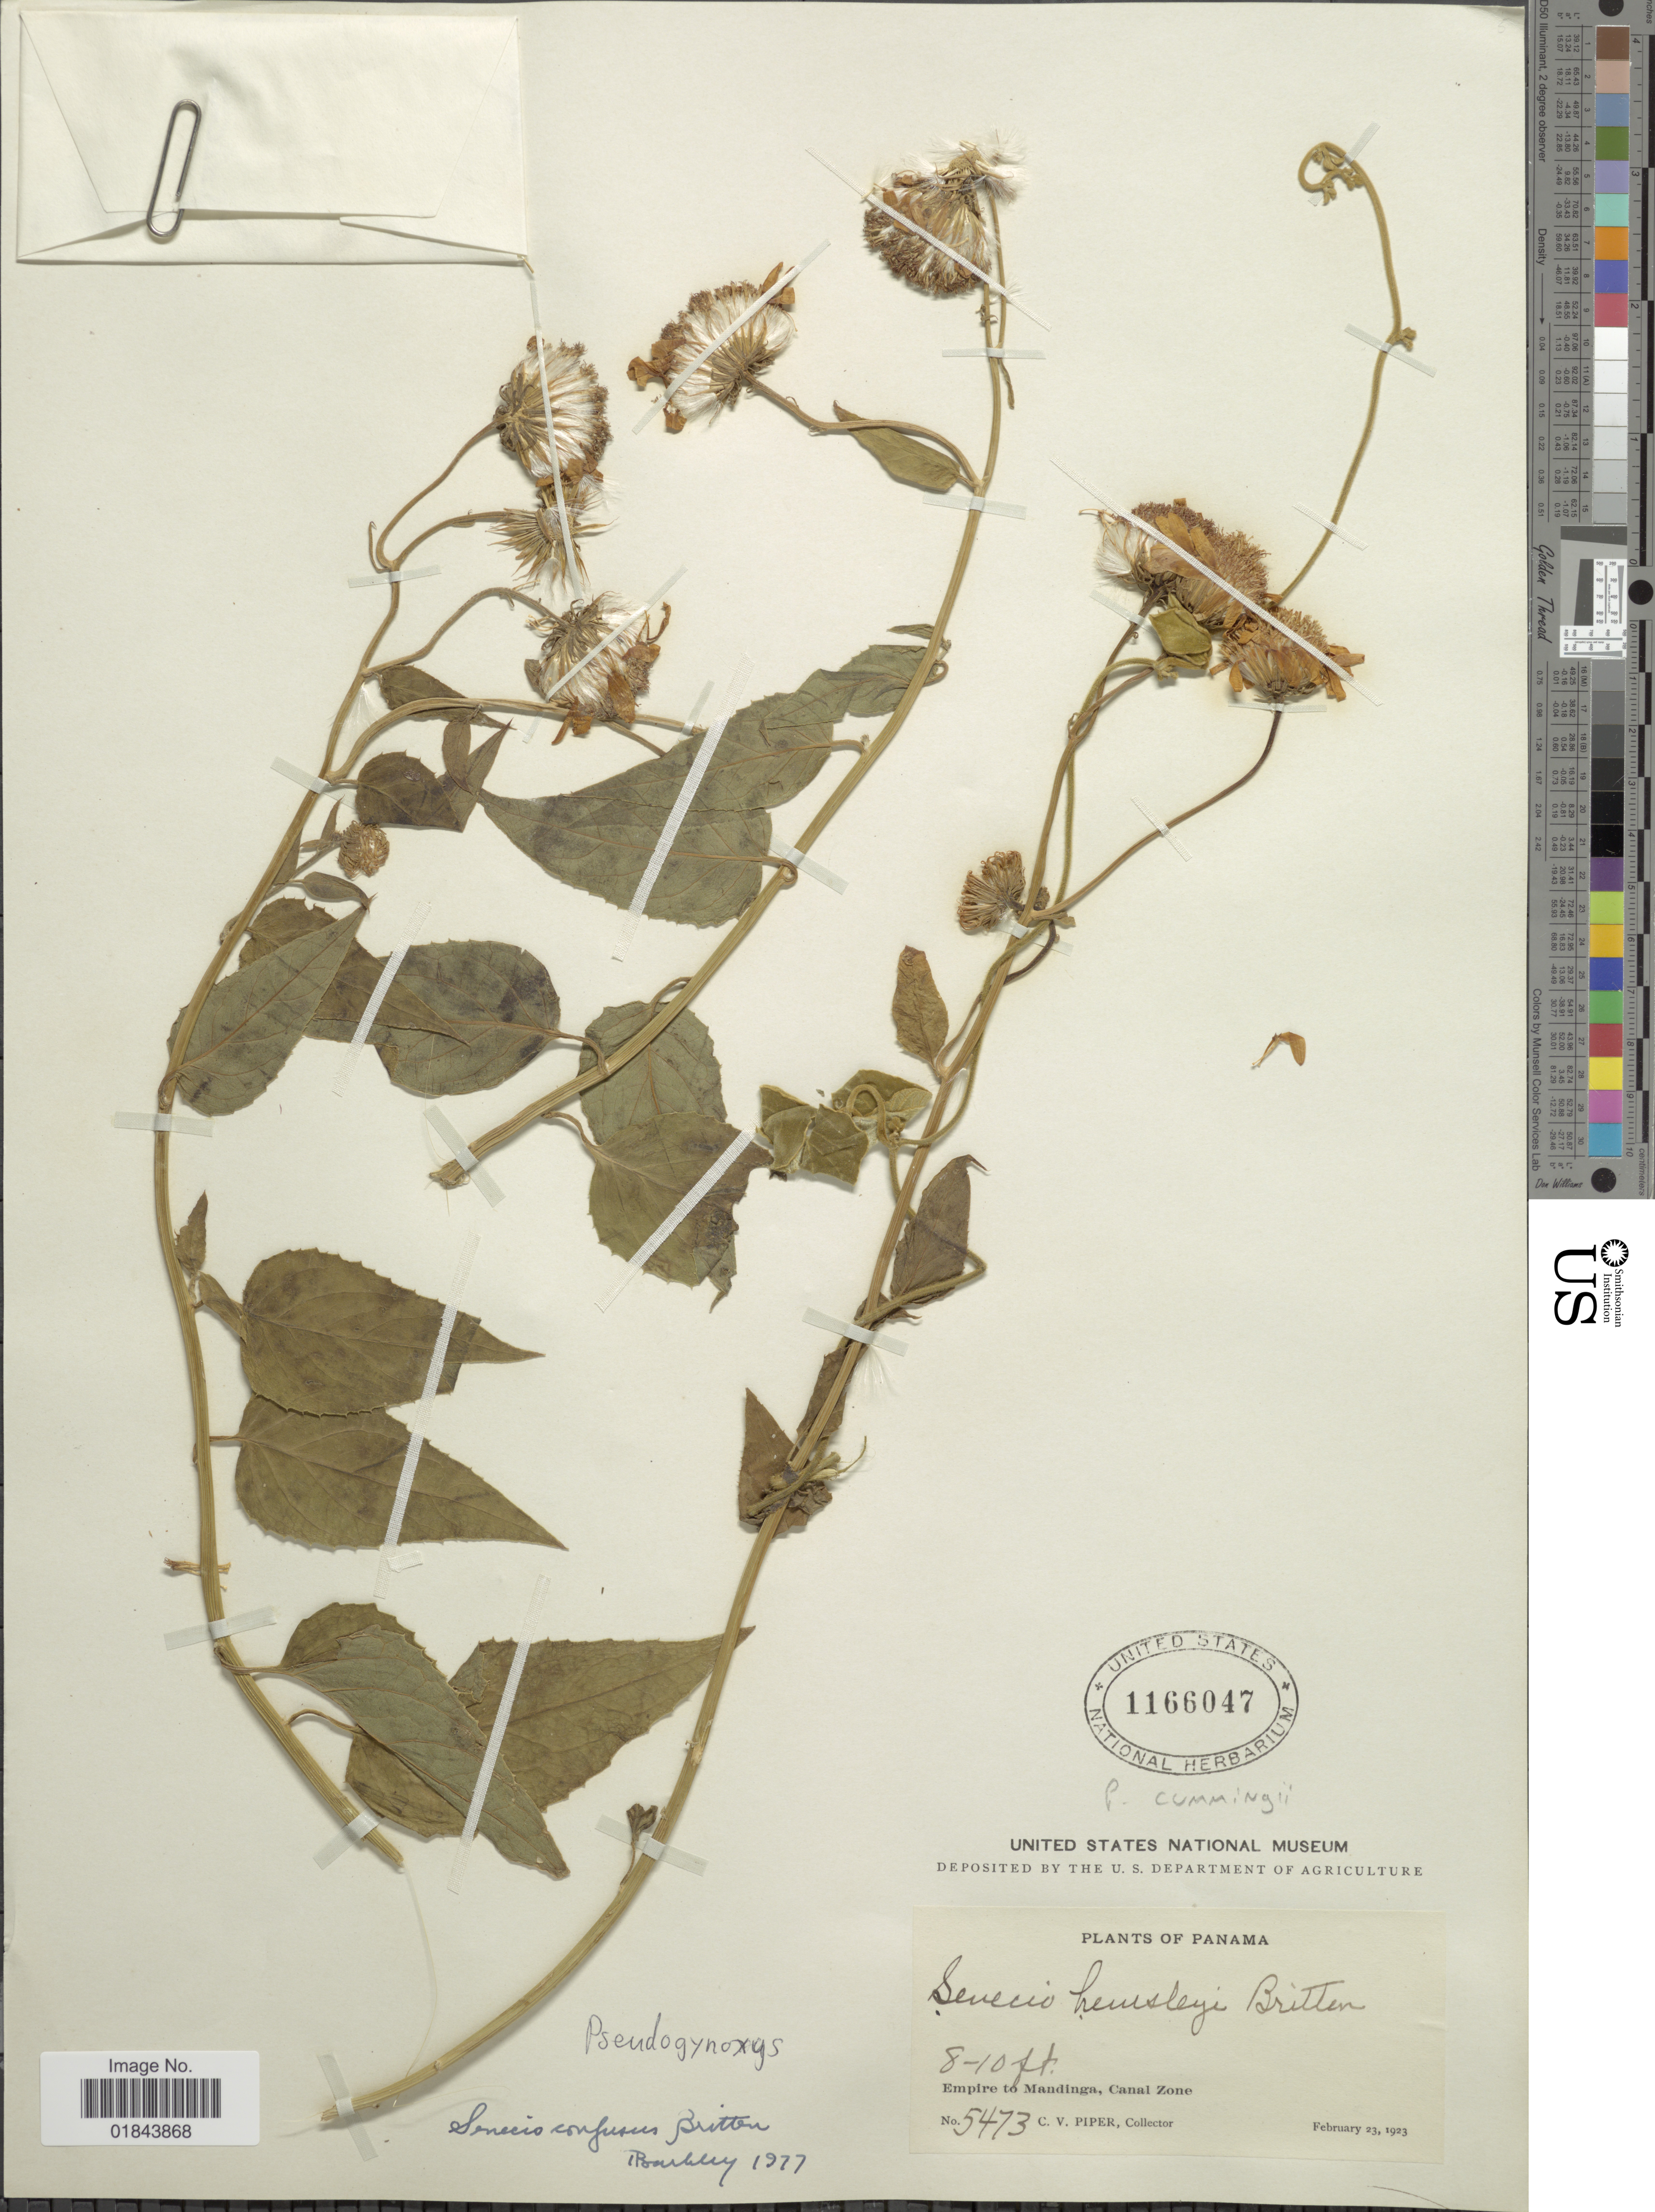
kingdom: Plantae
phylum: Tracheophyta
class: Magnoliopsida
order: Asterales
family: Asteraceae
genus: Pseudogynoxys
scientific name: Pseudogynoxys cummingii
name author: (Benth.) H. Rob. & Cuatrec.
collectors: C. V. Piper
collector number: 5473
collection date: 1923-02-23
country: Panama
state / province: Colón / Panamá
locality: Empire to Mandinga, Canal Zone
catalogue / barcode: US 1166047